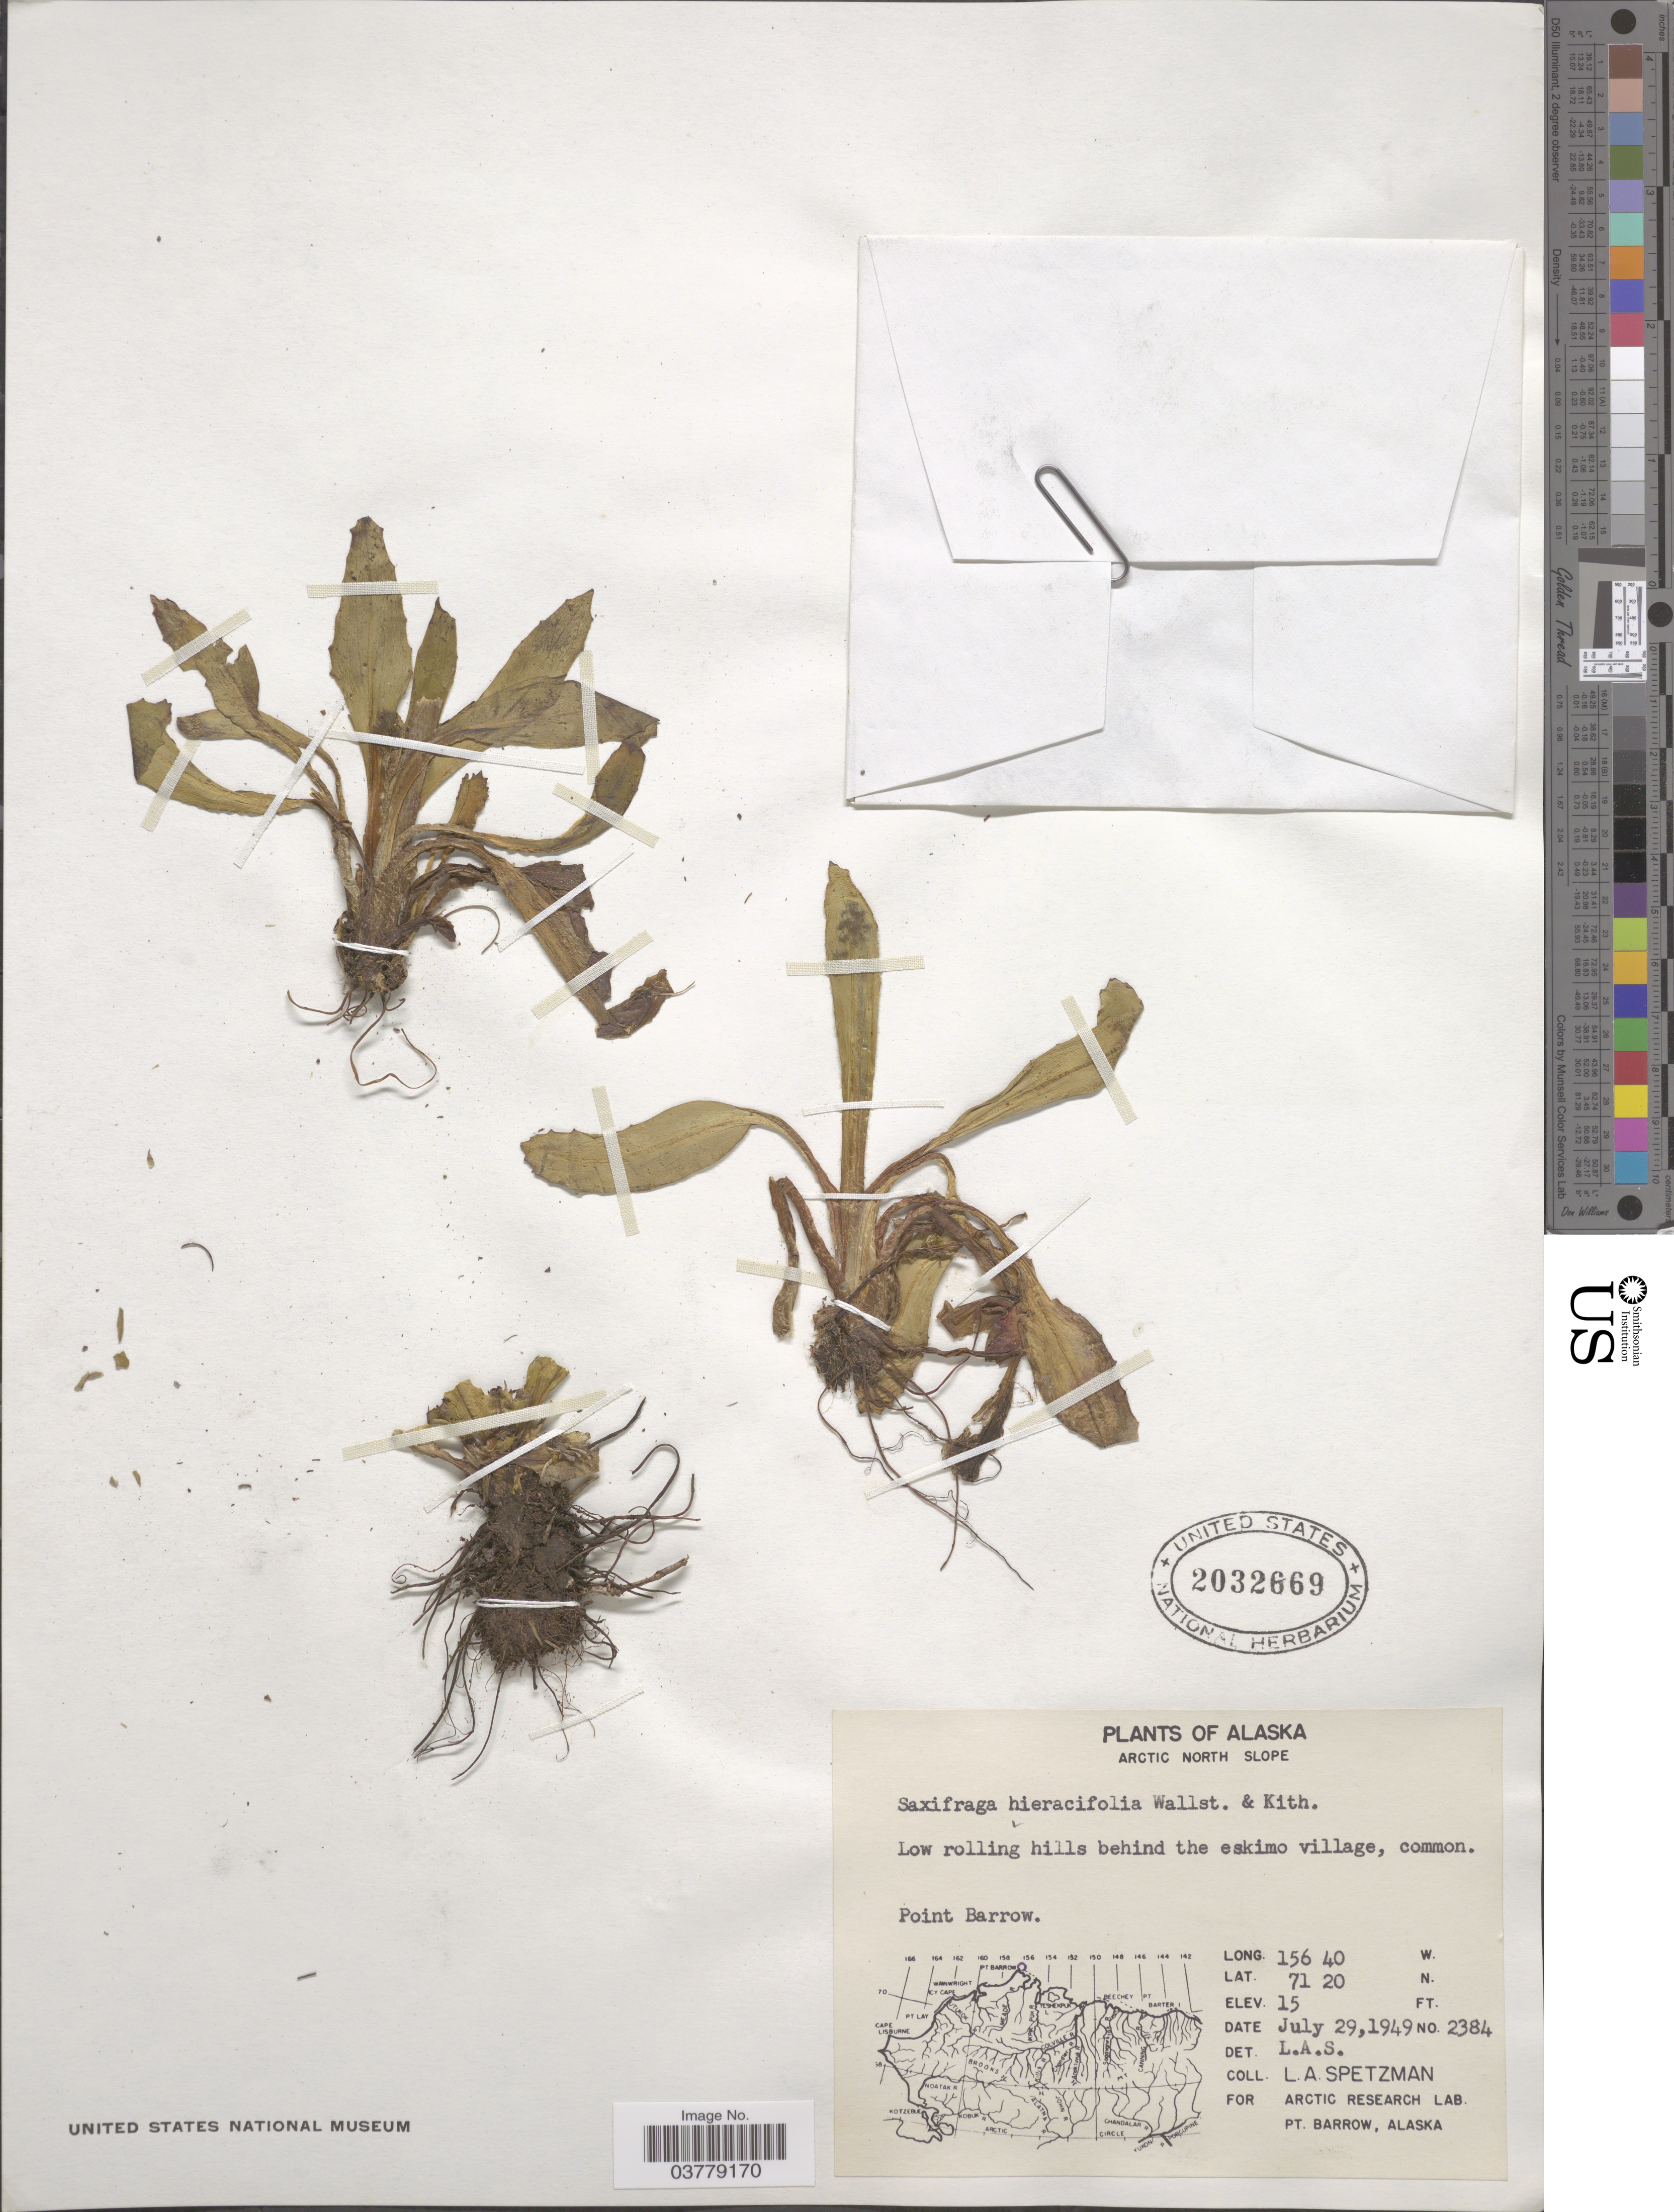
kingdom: Plantae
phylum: Tracheophyta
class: Magnoliopsida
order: Saxifragales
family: Saxifragaceae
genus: Micranthes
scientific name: Micranthes hieraciifolia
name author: (Waldst. & Kit. ex Willd.) Haw.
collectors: L. Spetzman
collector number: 2384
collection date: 1949-07-29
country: United States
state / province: Alaska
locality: Arctic North Slope. Low rolling hills behind the eskimo village. Point Barrow.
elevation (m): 5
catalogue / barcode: US 2032669